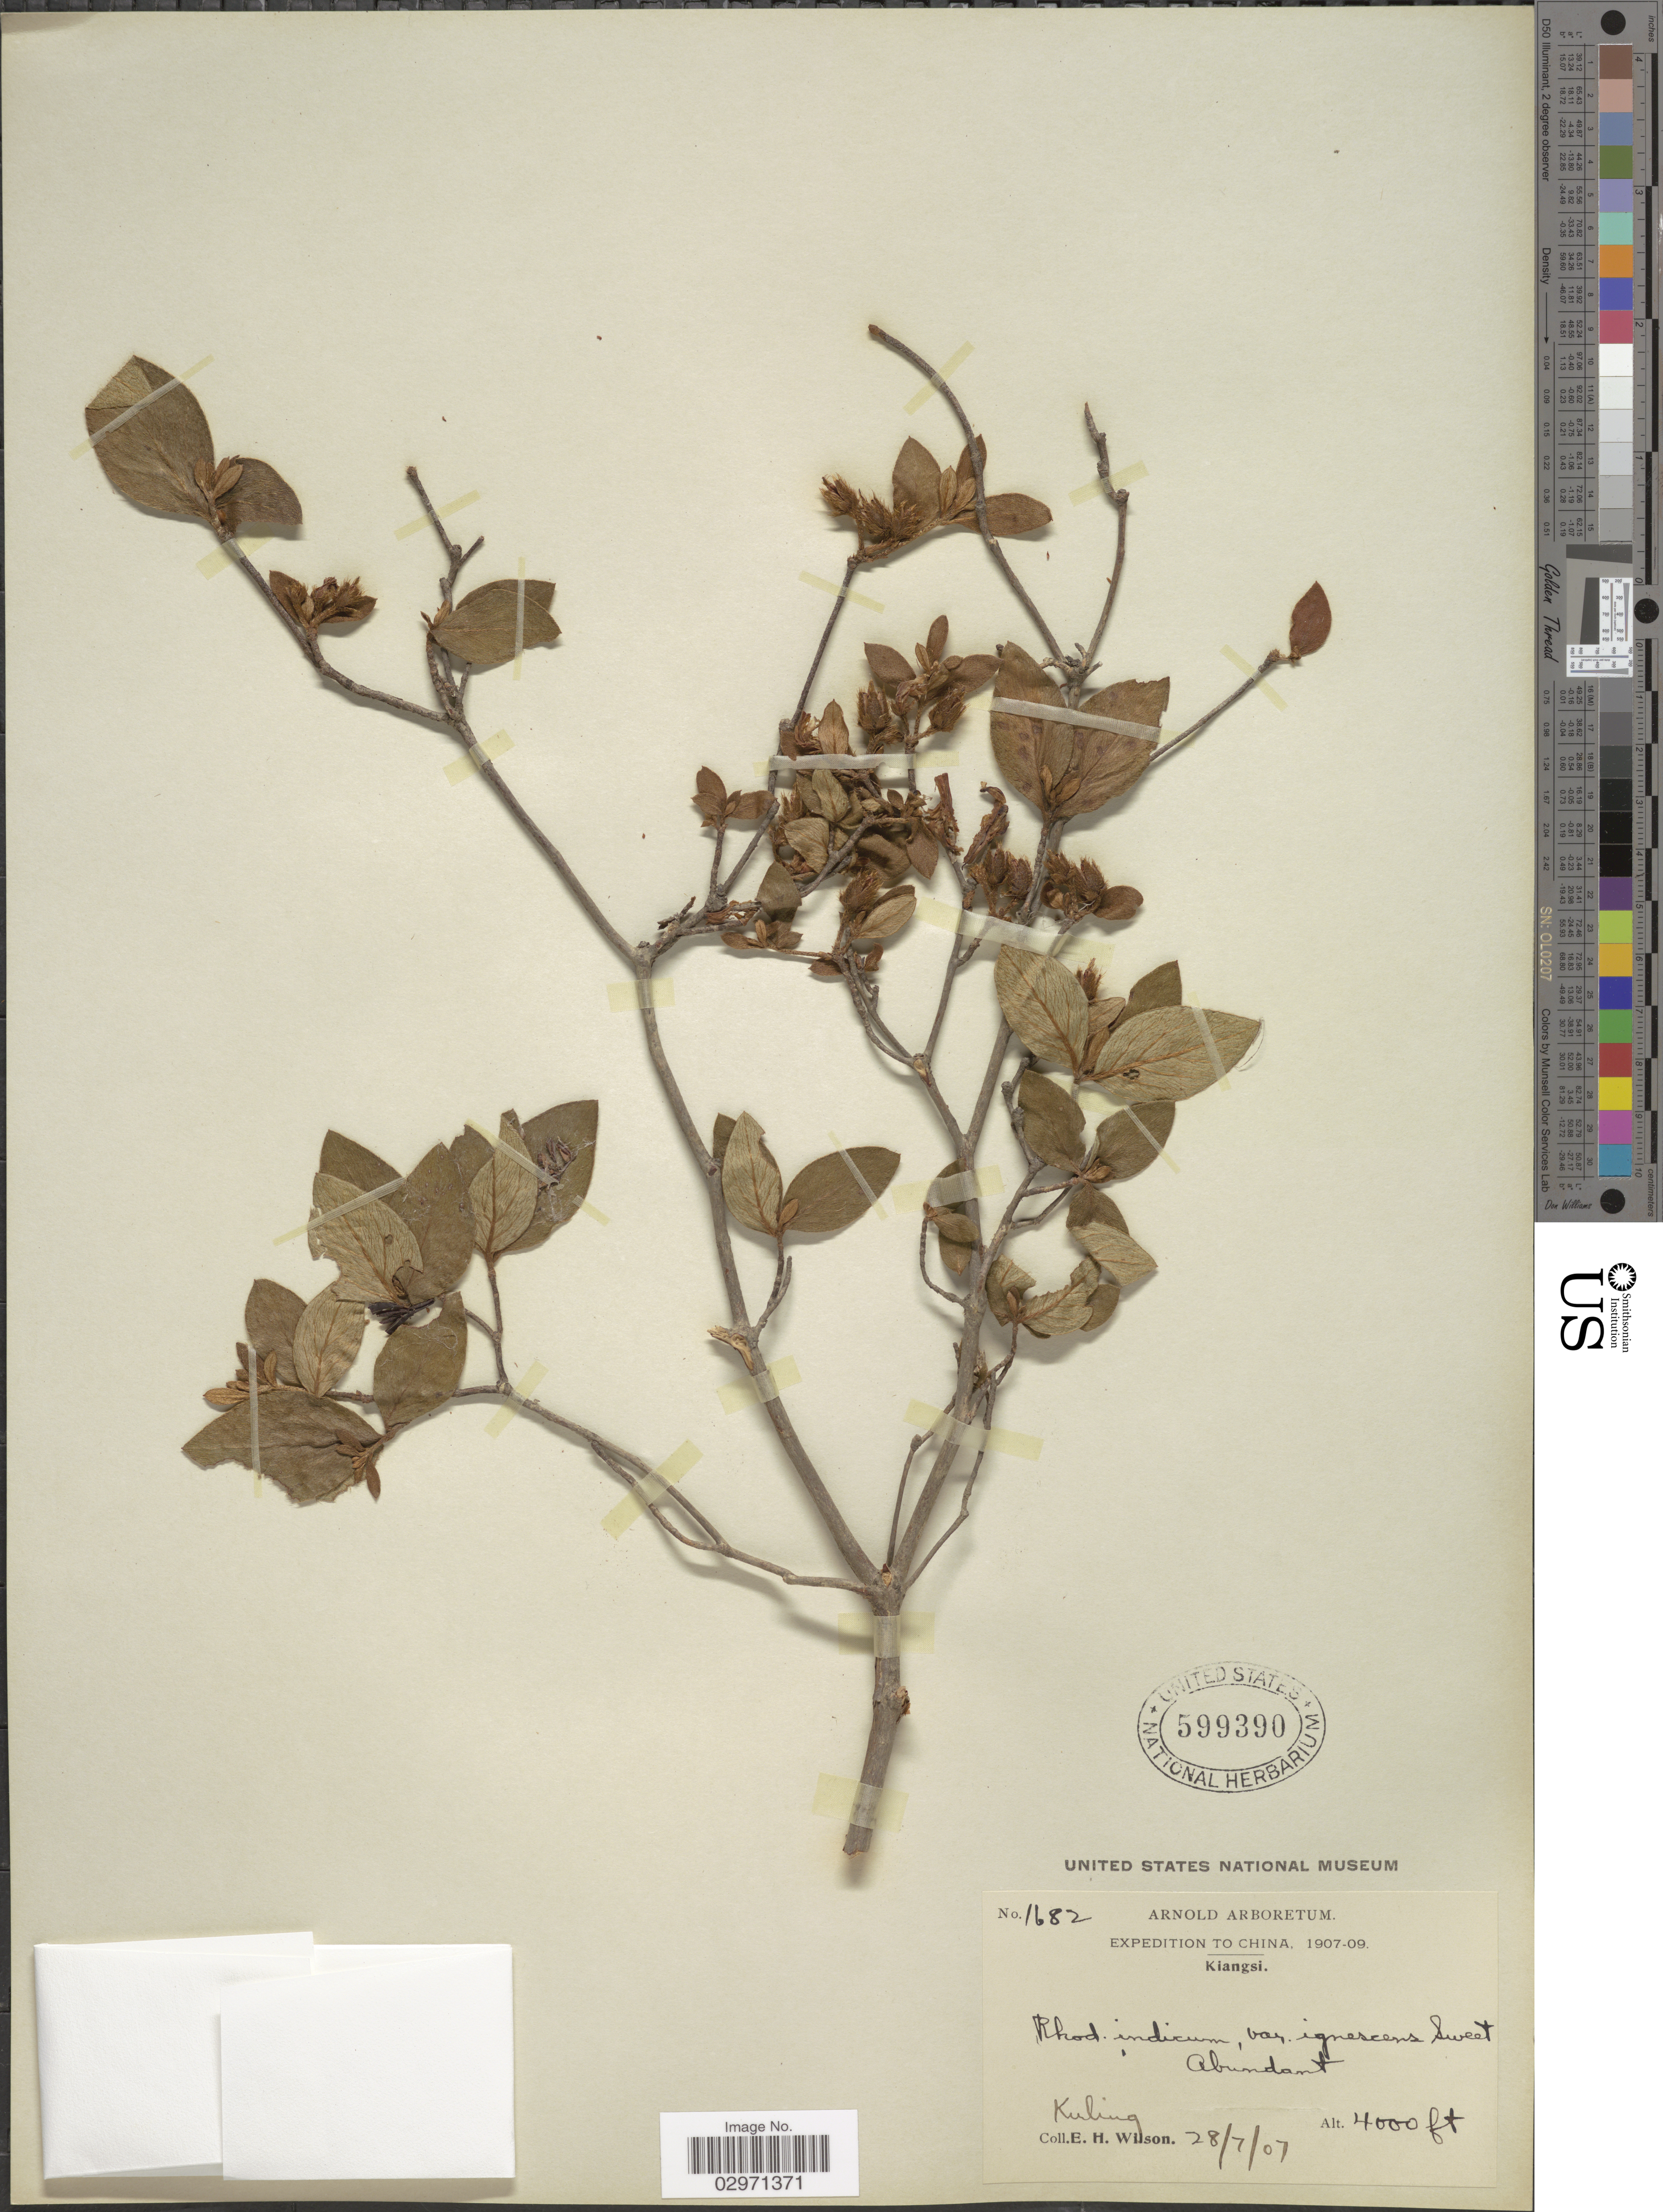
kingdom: Plantae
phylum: Tracheophyta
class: Magnoliopsida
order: Ericales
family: Ericaceae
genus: Rhododendron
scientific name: Rhododendron indicum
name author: (L.) Sweet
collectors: E. Wilson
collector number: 1682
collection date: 1907-07-28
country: China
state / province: Jiangxi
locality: Kiangsi. Kuling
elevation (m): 1219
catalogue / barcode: US 599390